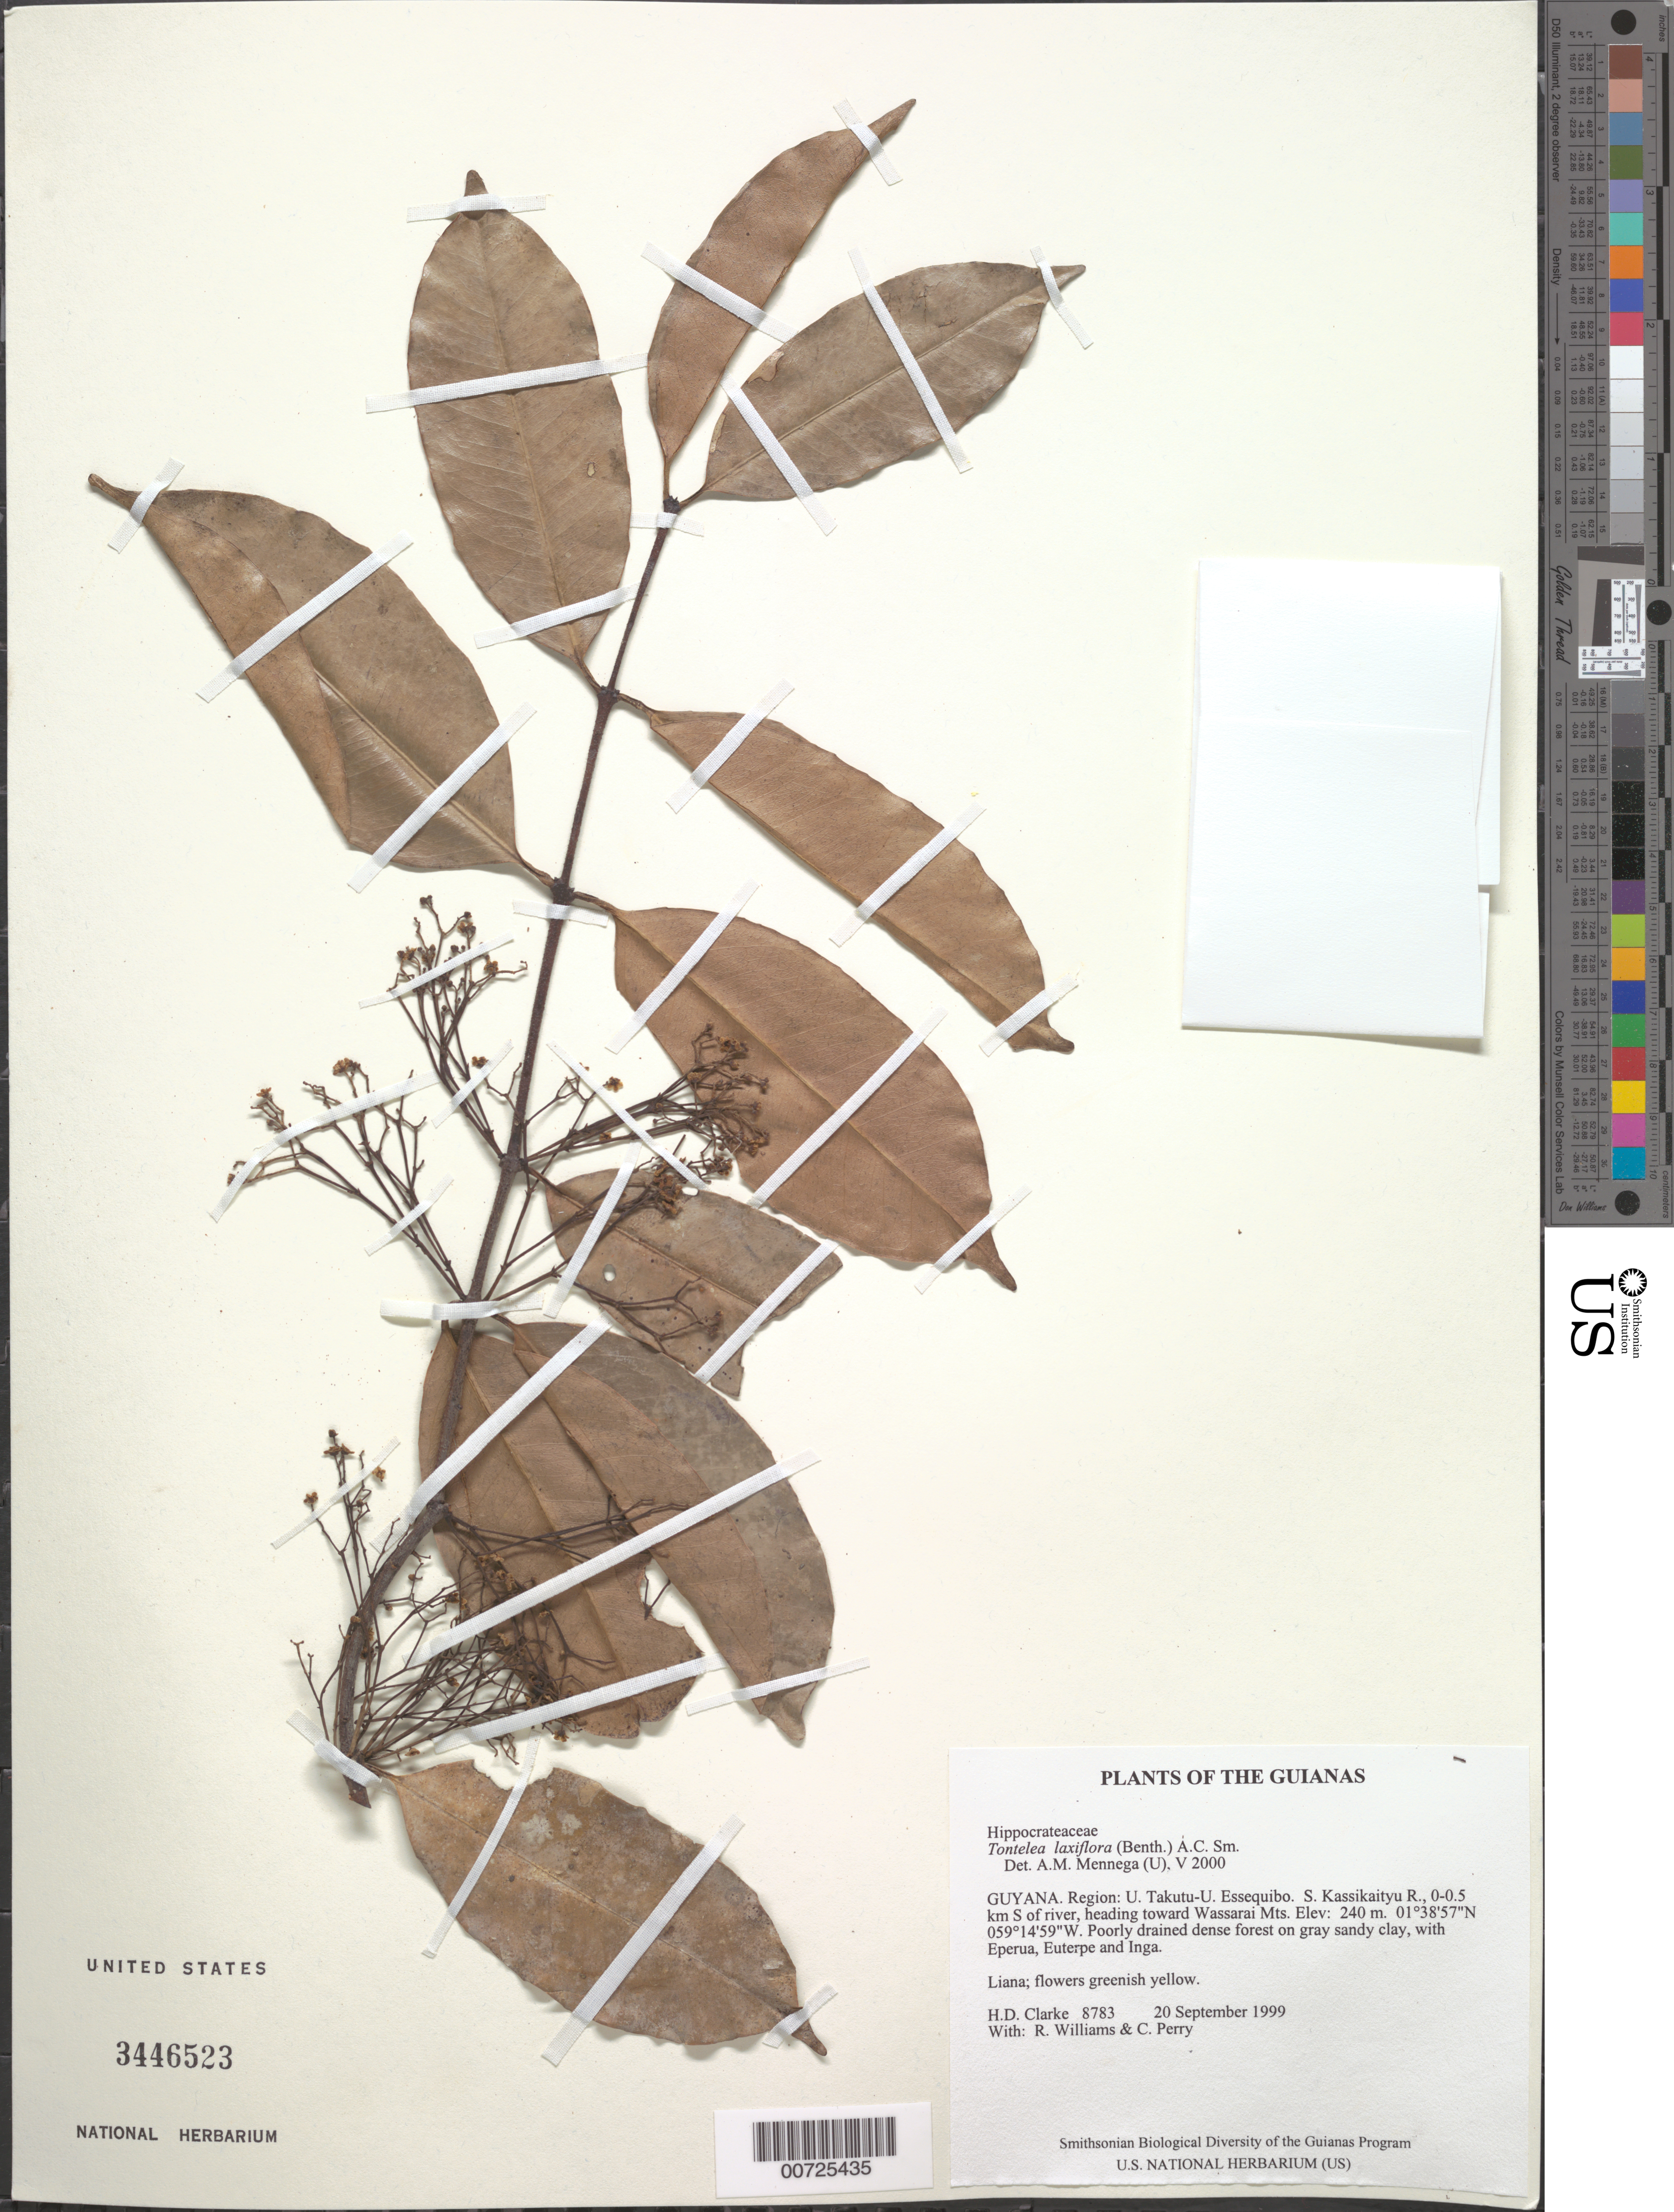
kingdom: Plantae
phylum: Tracheophyta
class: Magnoliopsida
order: Celastrales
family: Celastraceae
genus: Tontelea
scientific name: Tontelea laxiflora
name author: (Benth.) A.C. Sm.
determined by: Mennega, A. M. W.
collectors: H. D. Clarke, R. Williams & C. Perry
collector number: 8783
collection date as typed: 20 September 1999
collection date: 1999-09-20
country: Guyana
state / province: U. Takutu-U. Essequibo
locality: S. Kassikaityu R., 0-0.5 km S of river, heading toward Wassarai Mts.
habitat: Poorly drained dense forest on gray sandy clay, with Eperua, Euterpe and Inga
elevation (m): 240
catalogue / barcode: US 3446523